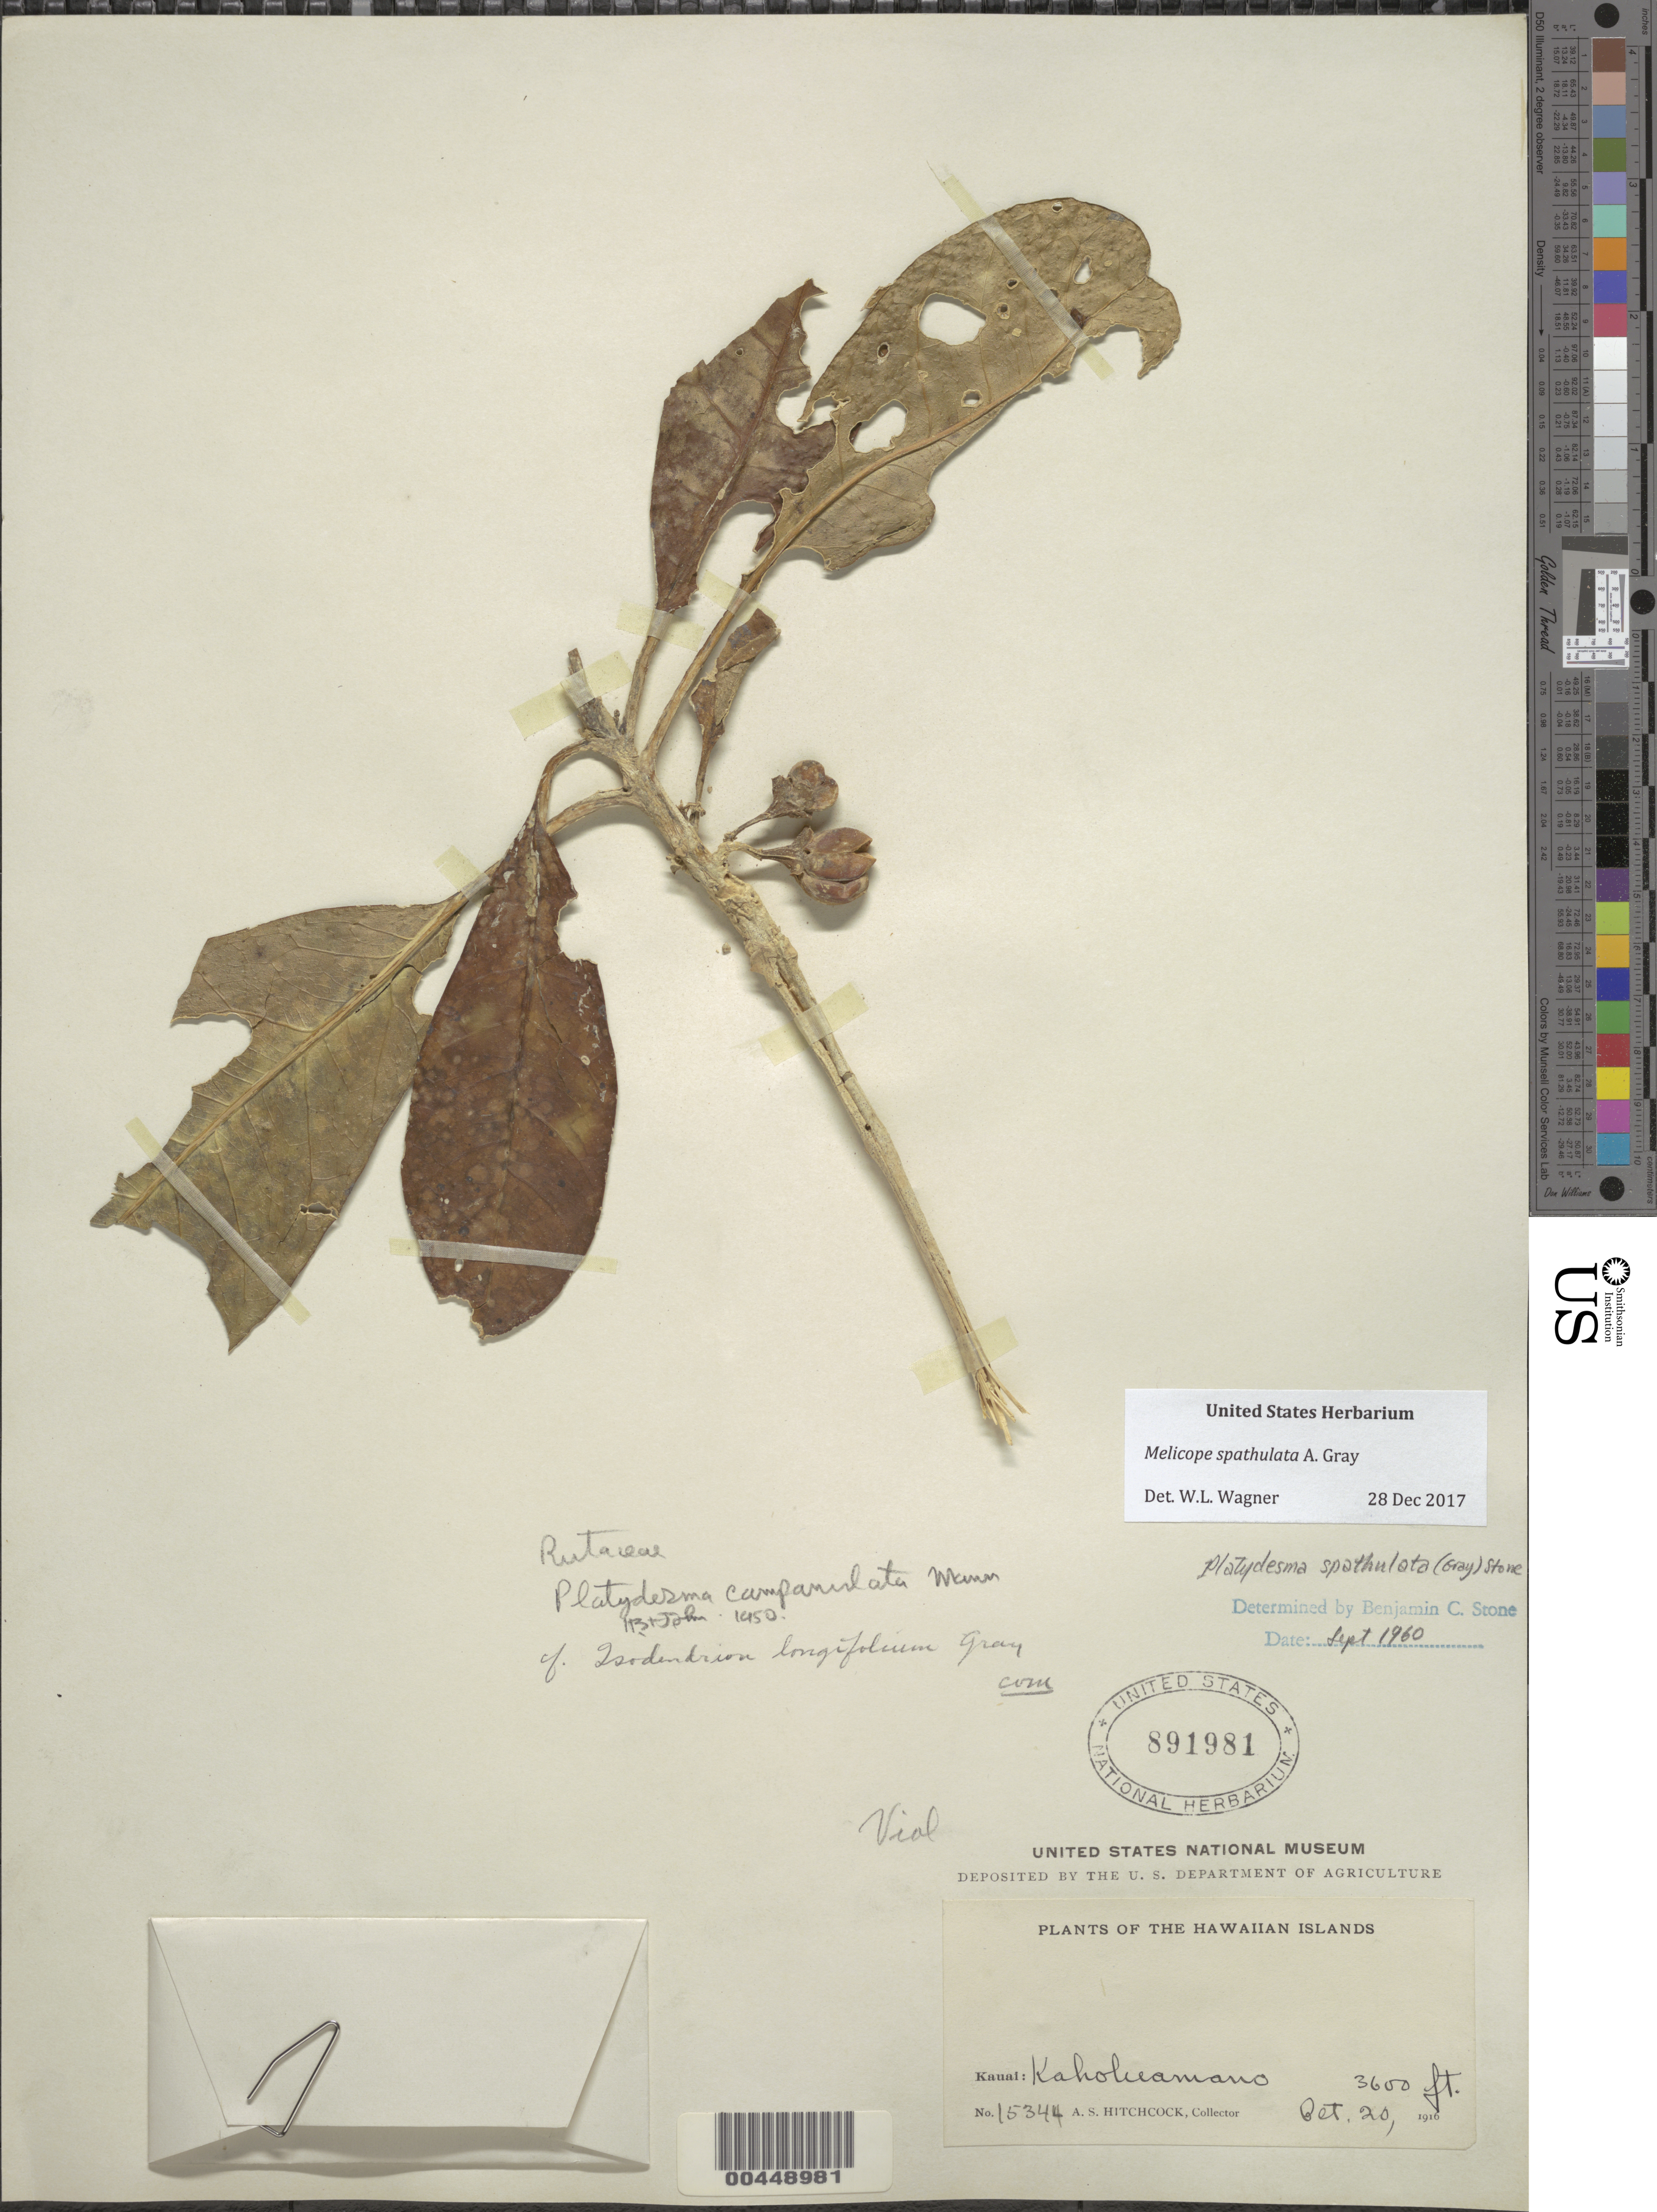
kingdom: Plantae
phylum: Tracheophyta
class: Magnoliopsida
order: Sapindales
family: Rutaceae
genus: Melicope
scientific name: Melicope spathulata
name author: A. Gray in Wilkes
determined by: Wagner, W. L., (BOT), Smithsonian Institution - National Museum of Natural History (UNITED STATES)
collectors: A. S. Hitchcock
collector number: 15344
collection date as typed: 20 Oct 1916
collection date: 1916-10-20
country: United States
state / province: Hawaii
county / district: Kauai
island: Kaua'i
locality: Kaholuamano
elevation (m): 1097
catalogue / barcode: US 891981